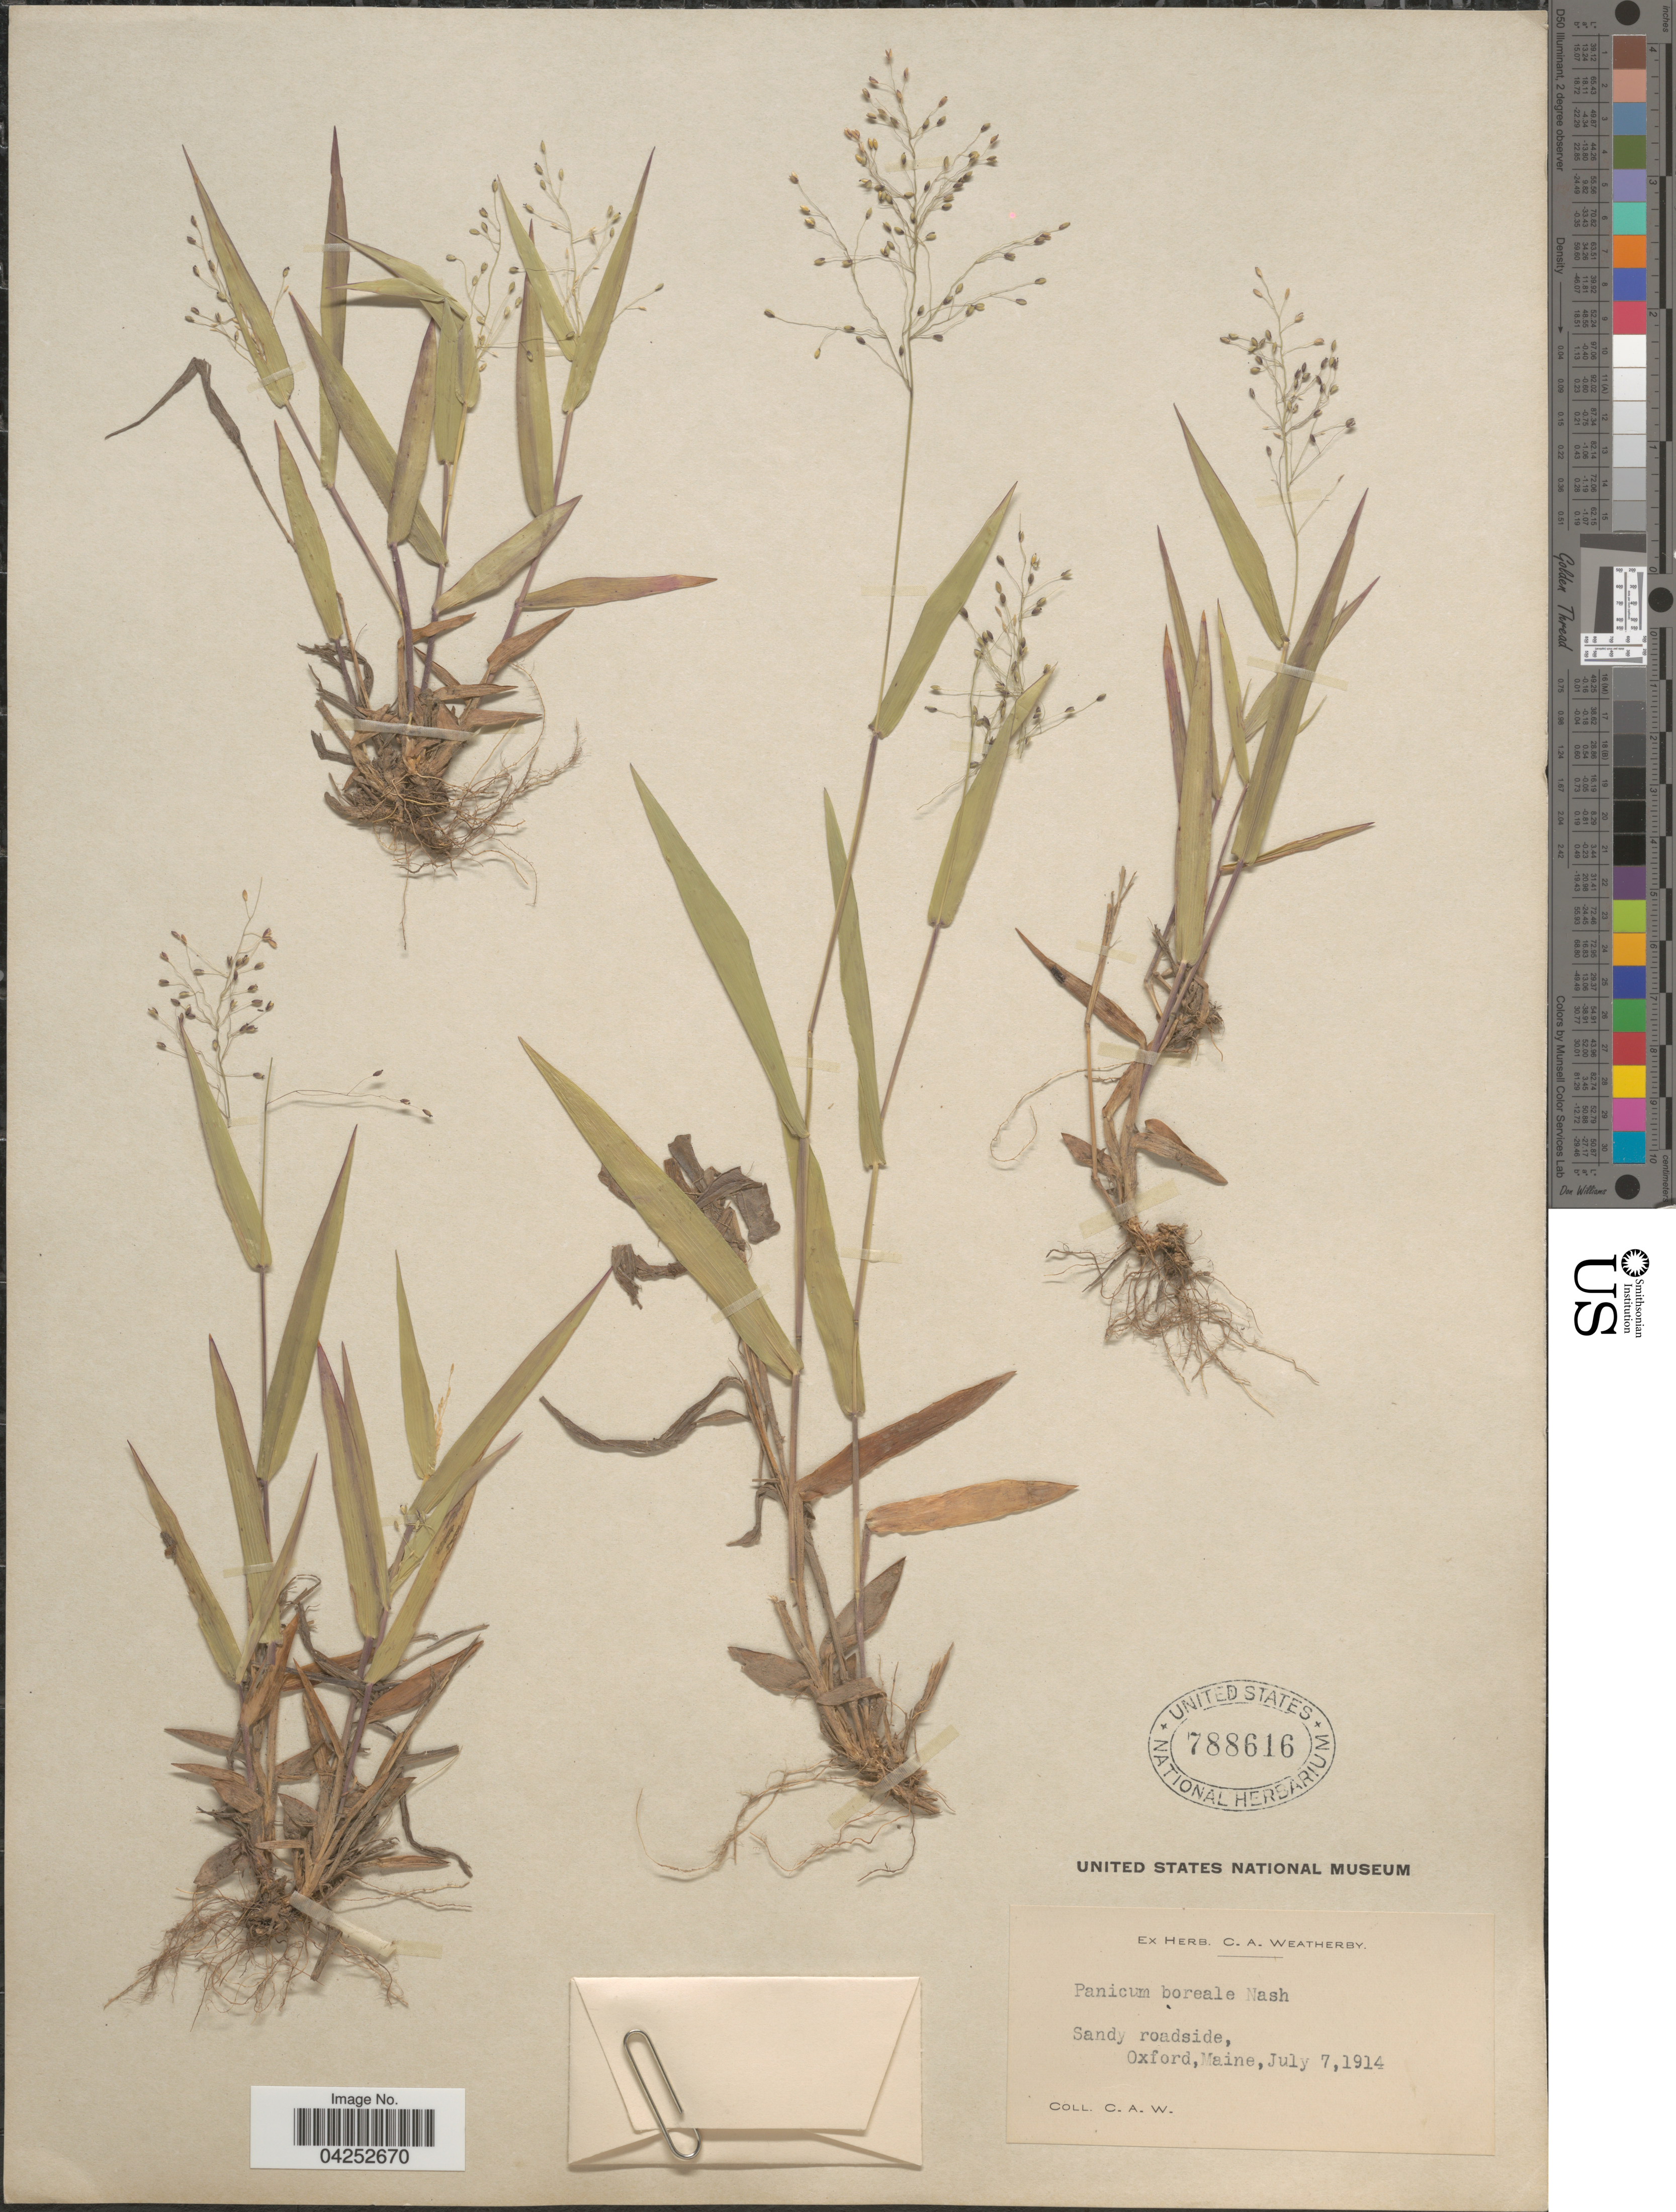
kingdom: Plantae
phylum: Tracheophyta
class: Liliopsida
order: Poales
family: Poaceae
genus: Dichanthelium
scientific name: Dichanthelium boreale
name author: (Nash) Freckmann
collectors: C. A. Weatherby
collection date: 1914-07-07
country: United States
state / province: Maine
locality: Sandy roadside, Oxford.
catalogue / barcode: US 788616